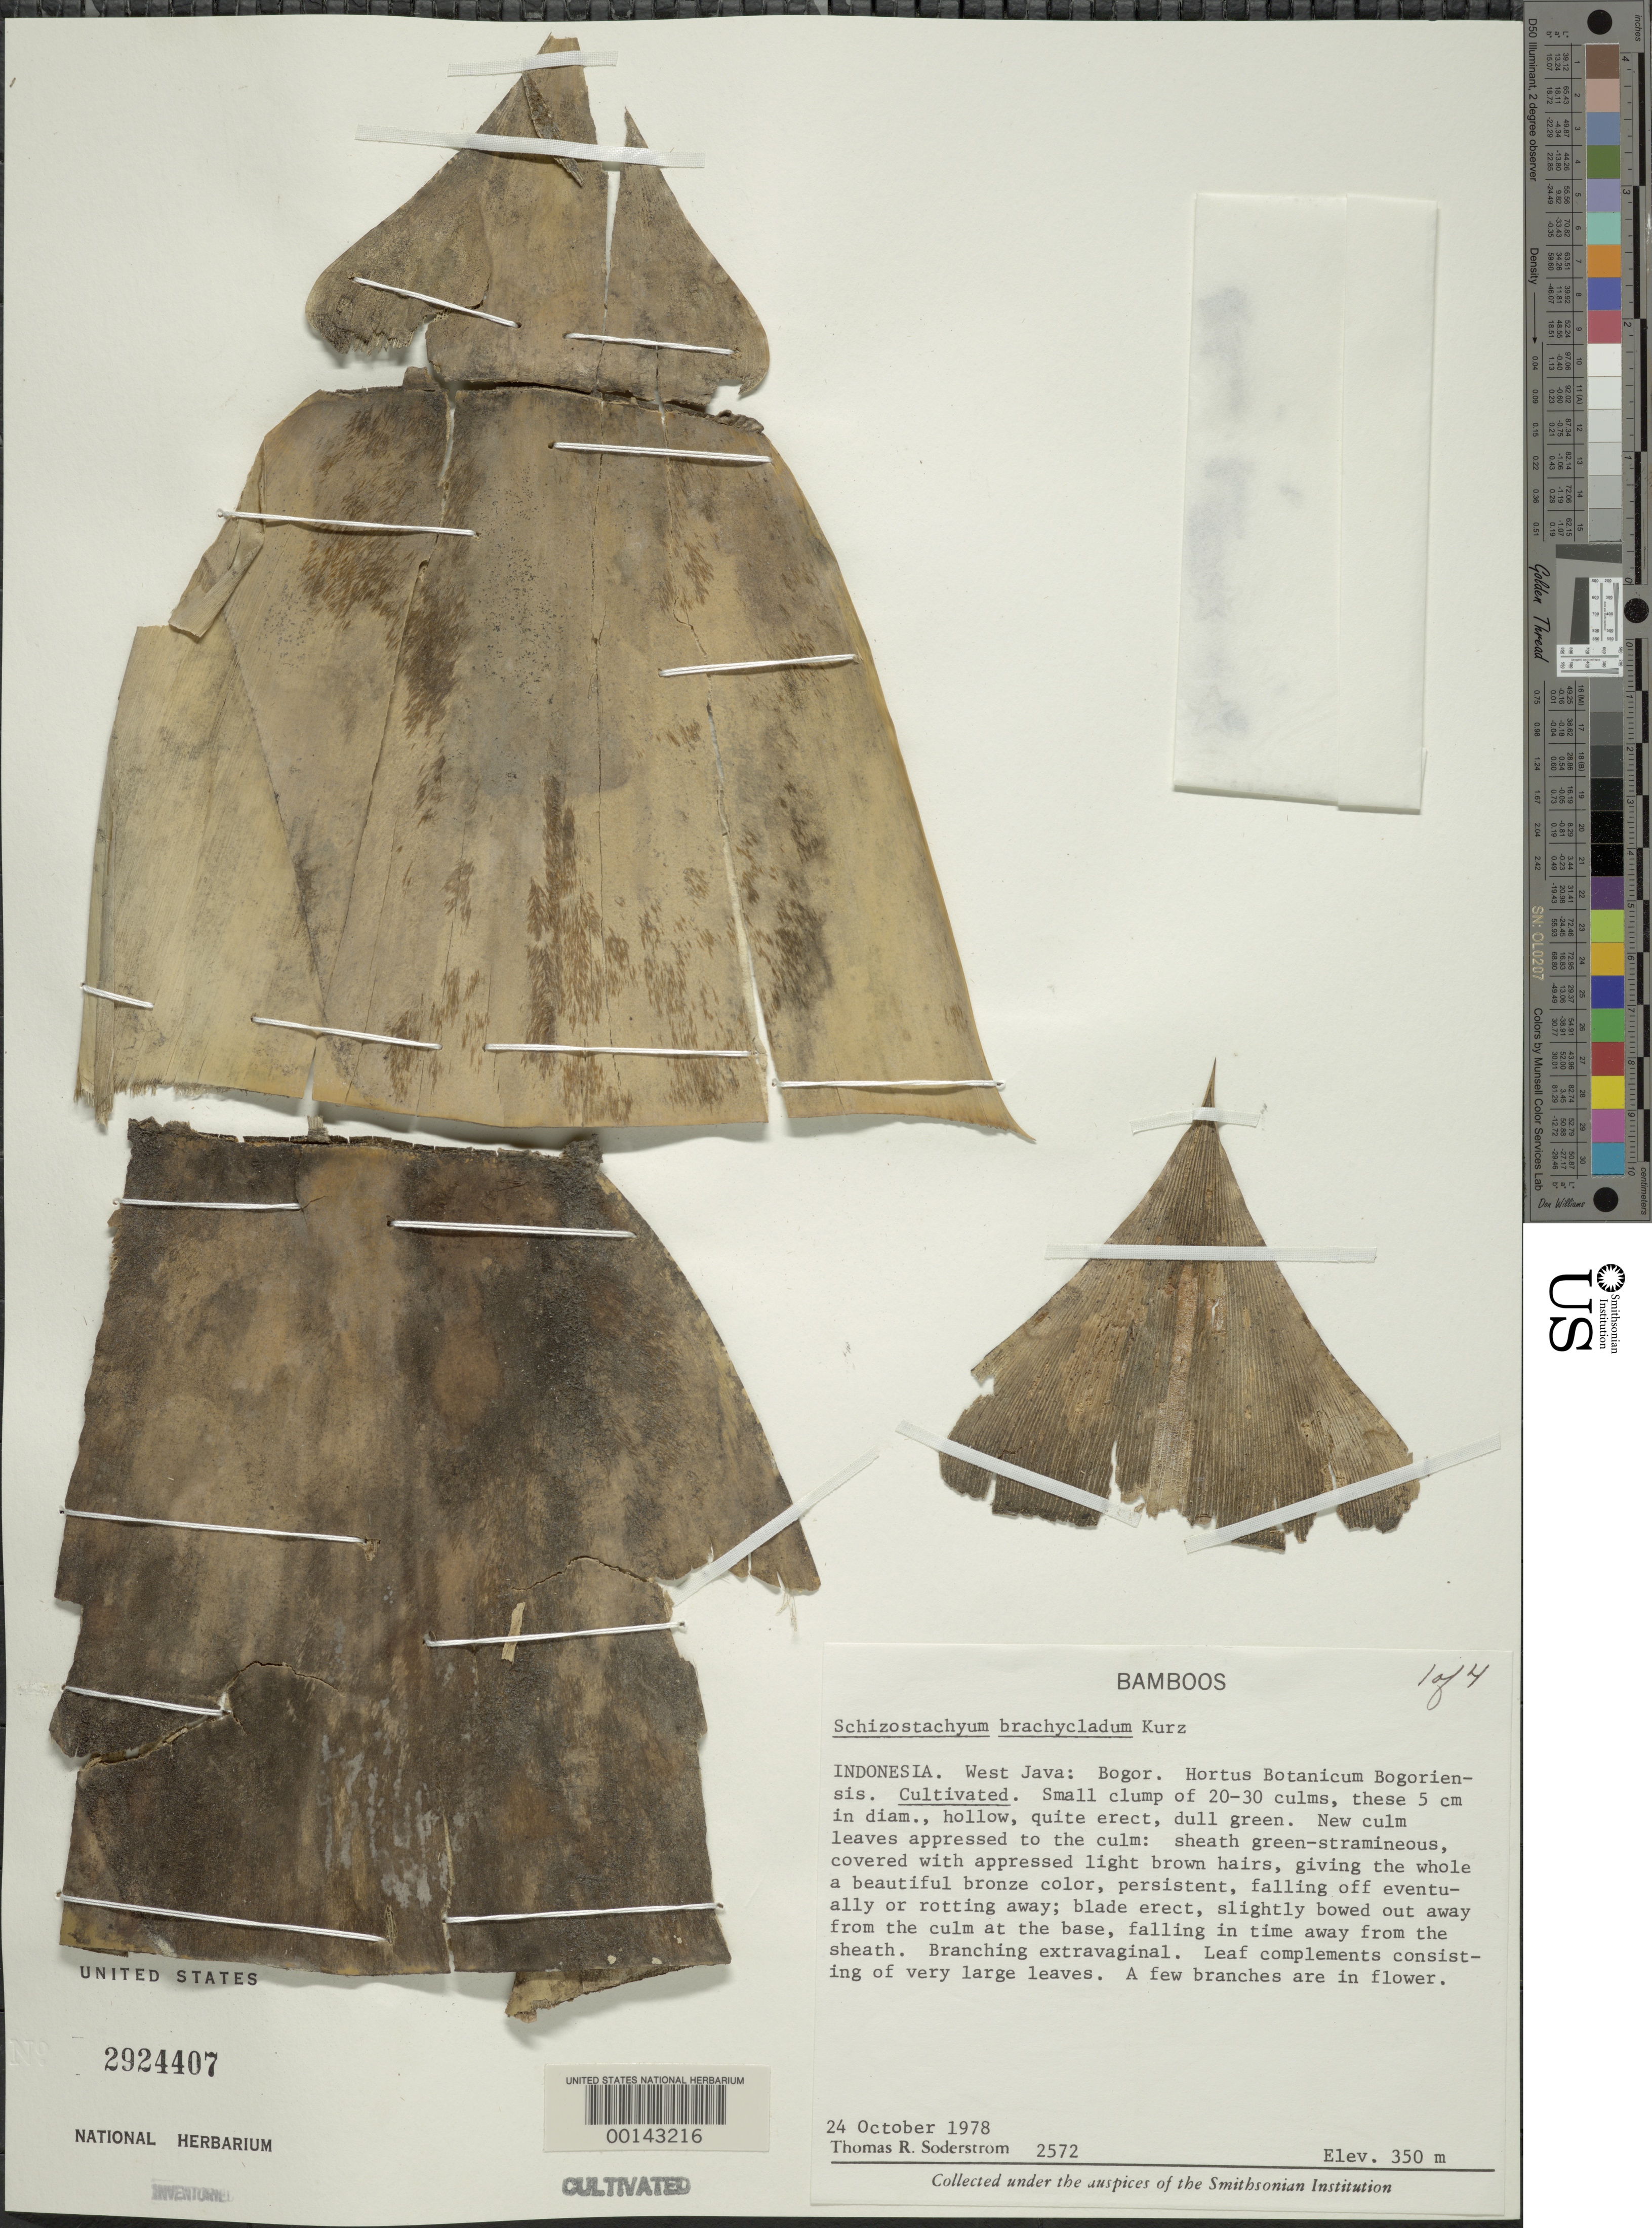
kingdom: Plantae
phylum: Tracheophyta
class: Liliopsida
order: Poales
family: Poaceae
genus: Schizostachyum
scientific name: Schizostachyum brachycladum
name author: (Kurz ex Munro) Kurz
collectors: T. R. Soderstrom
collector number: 2572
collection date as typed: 24 Oct 1978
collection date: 1978-10-24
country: Indonesia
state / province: Java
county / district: Jawa Barat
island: Java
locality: Bogor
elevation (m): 350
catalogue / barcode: US 2924407